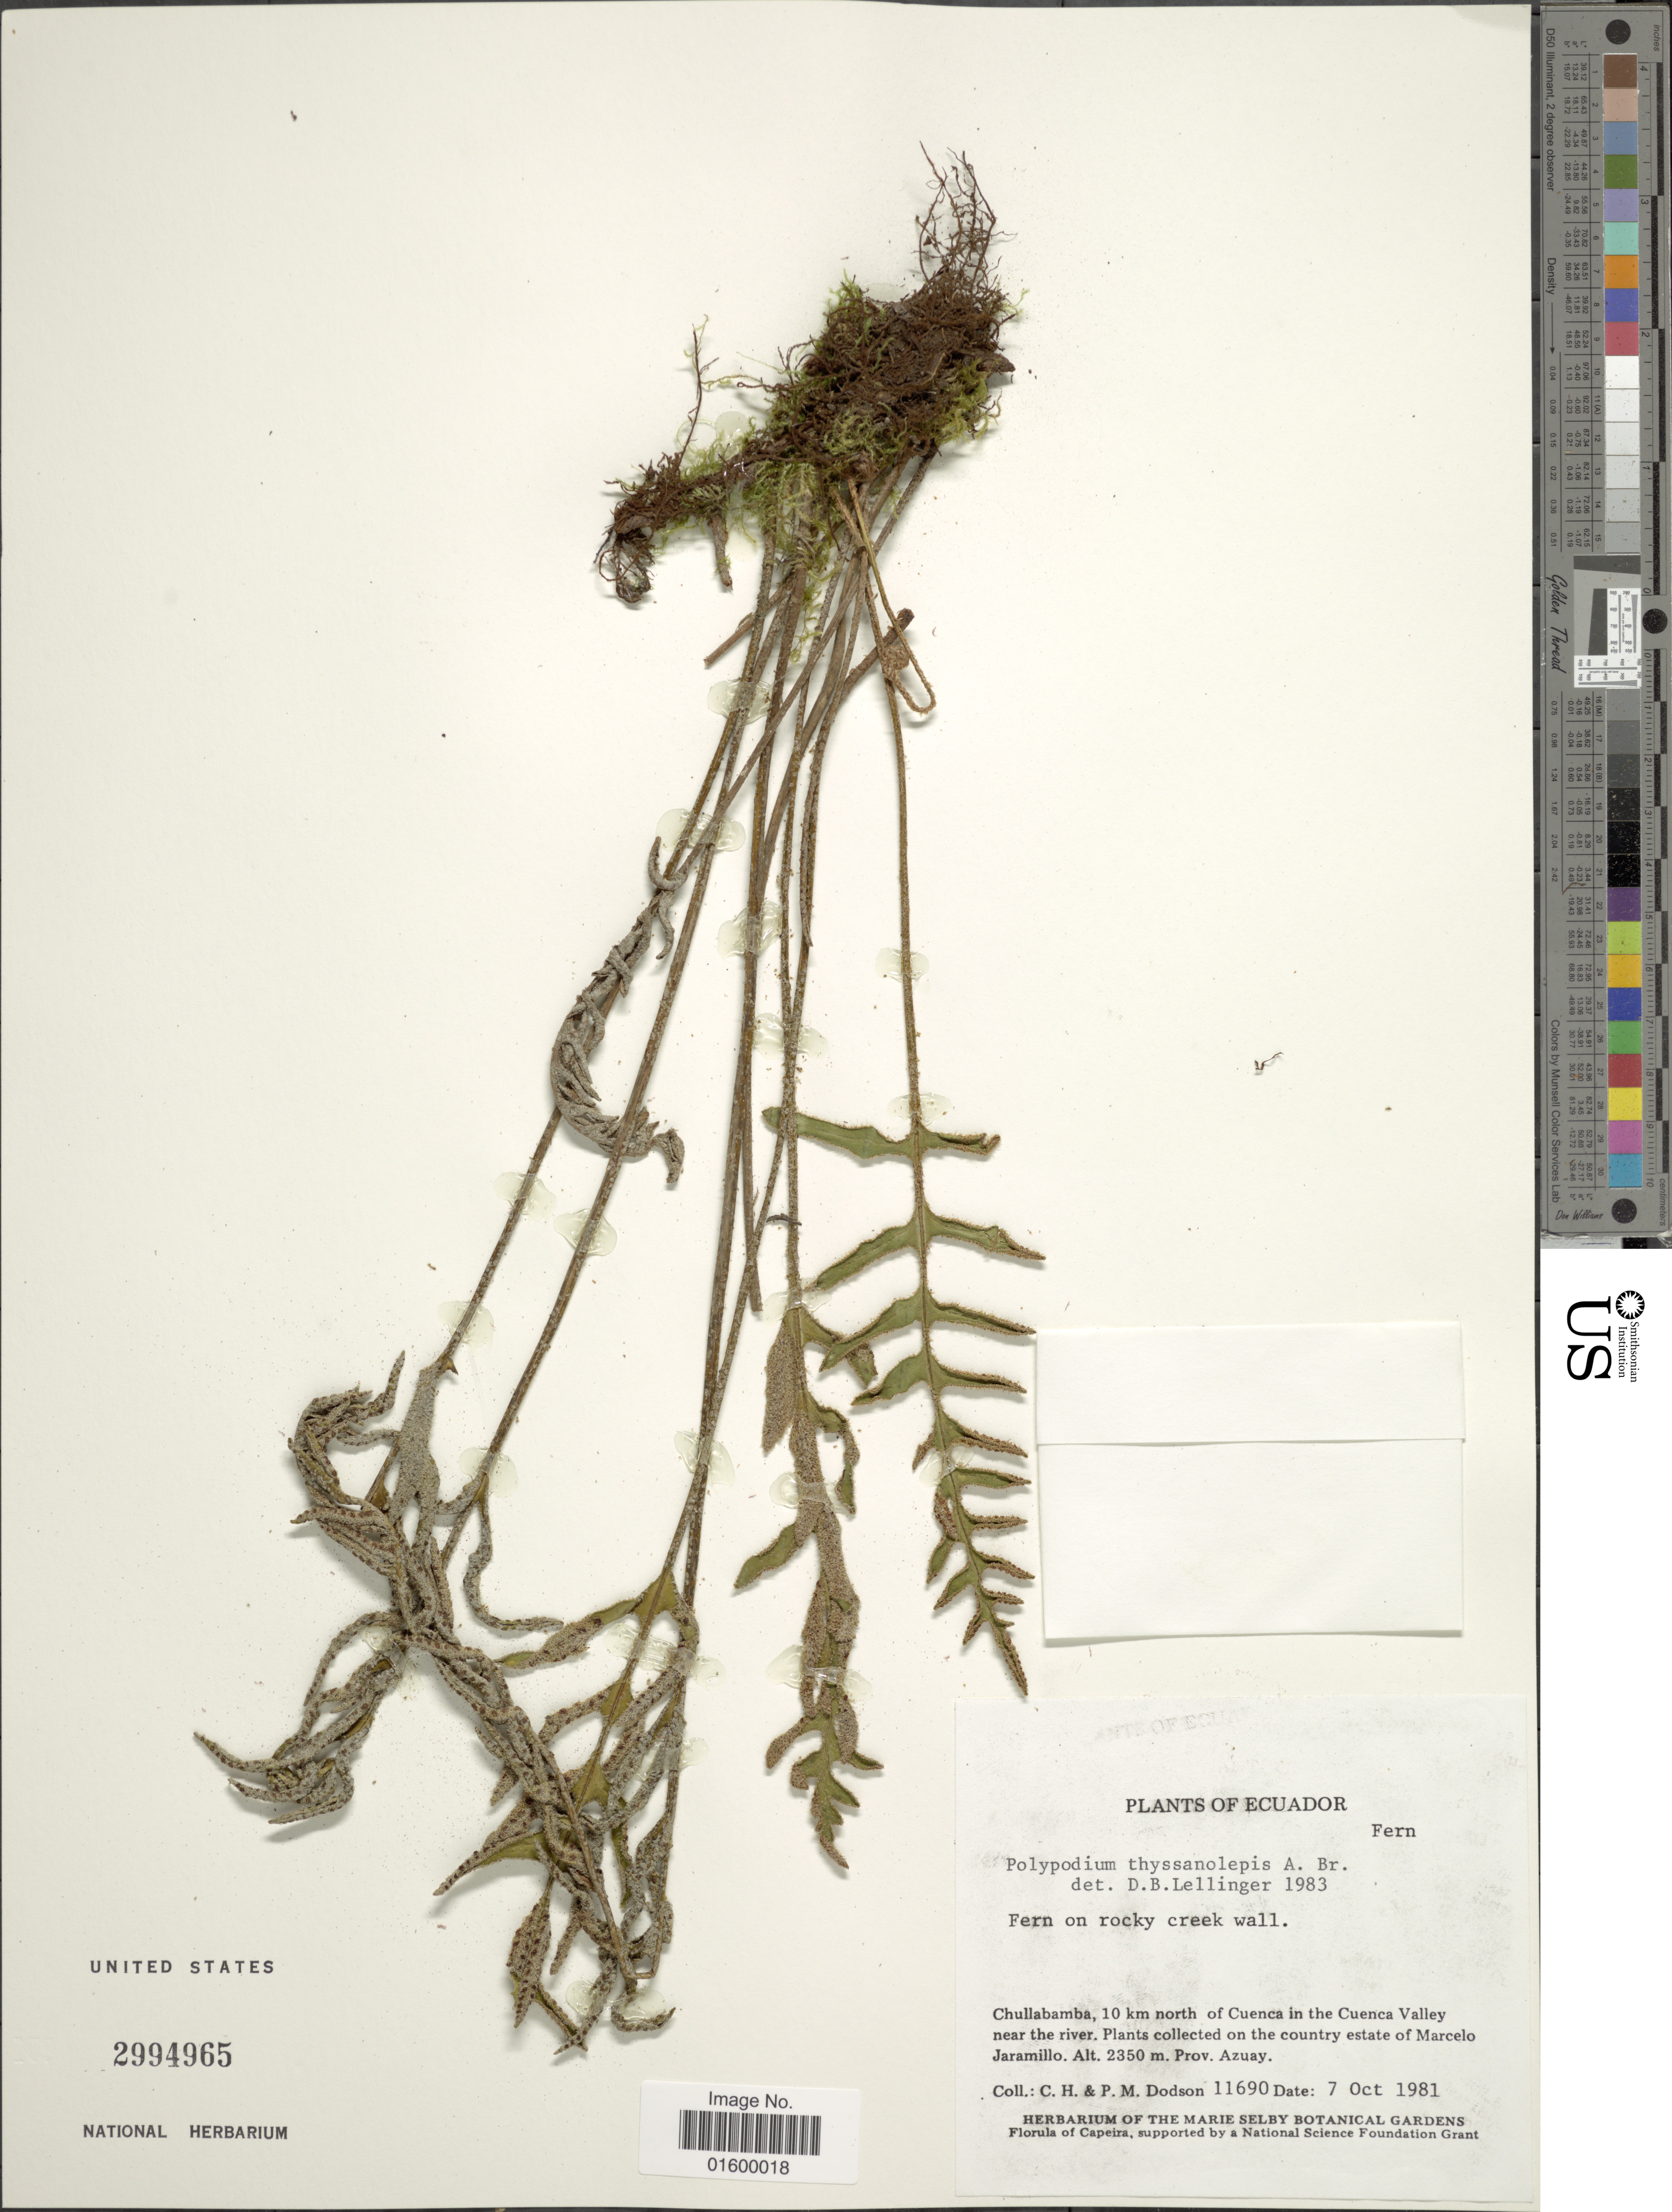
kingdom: Plantae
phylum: Tracheophyta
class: Polypodiopsida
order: Polypodiales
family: Polypodiaceae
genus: Pleopeltis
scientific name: Pleopeltis thyssanolepis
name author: (A. Braun ex Klotzsch) E.G. Andrews & Windham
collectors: C. H. Dodson & P. M. Dodson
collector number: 11690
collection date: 1981-10-07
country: Ecuador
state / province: Azuay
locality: Chullambamba, 10 km north of Cuenca in the Cuenca Valley near the river, country of Marcelo Jaramillo, prov. Azuay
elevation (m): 2350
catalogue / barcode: US 2994965